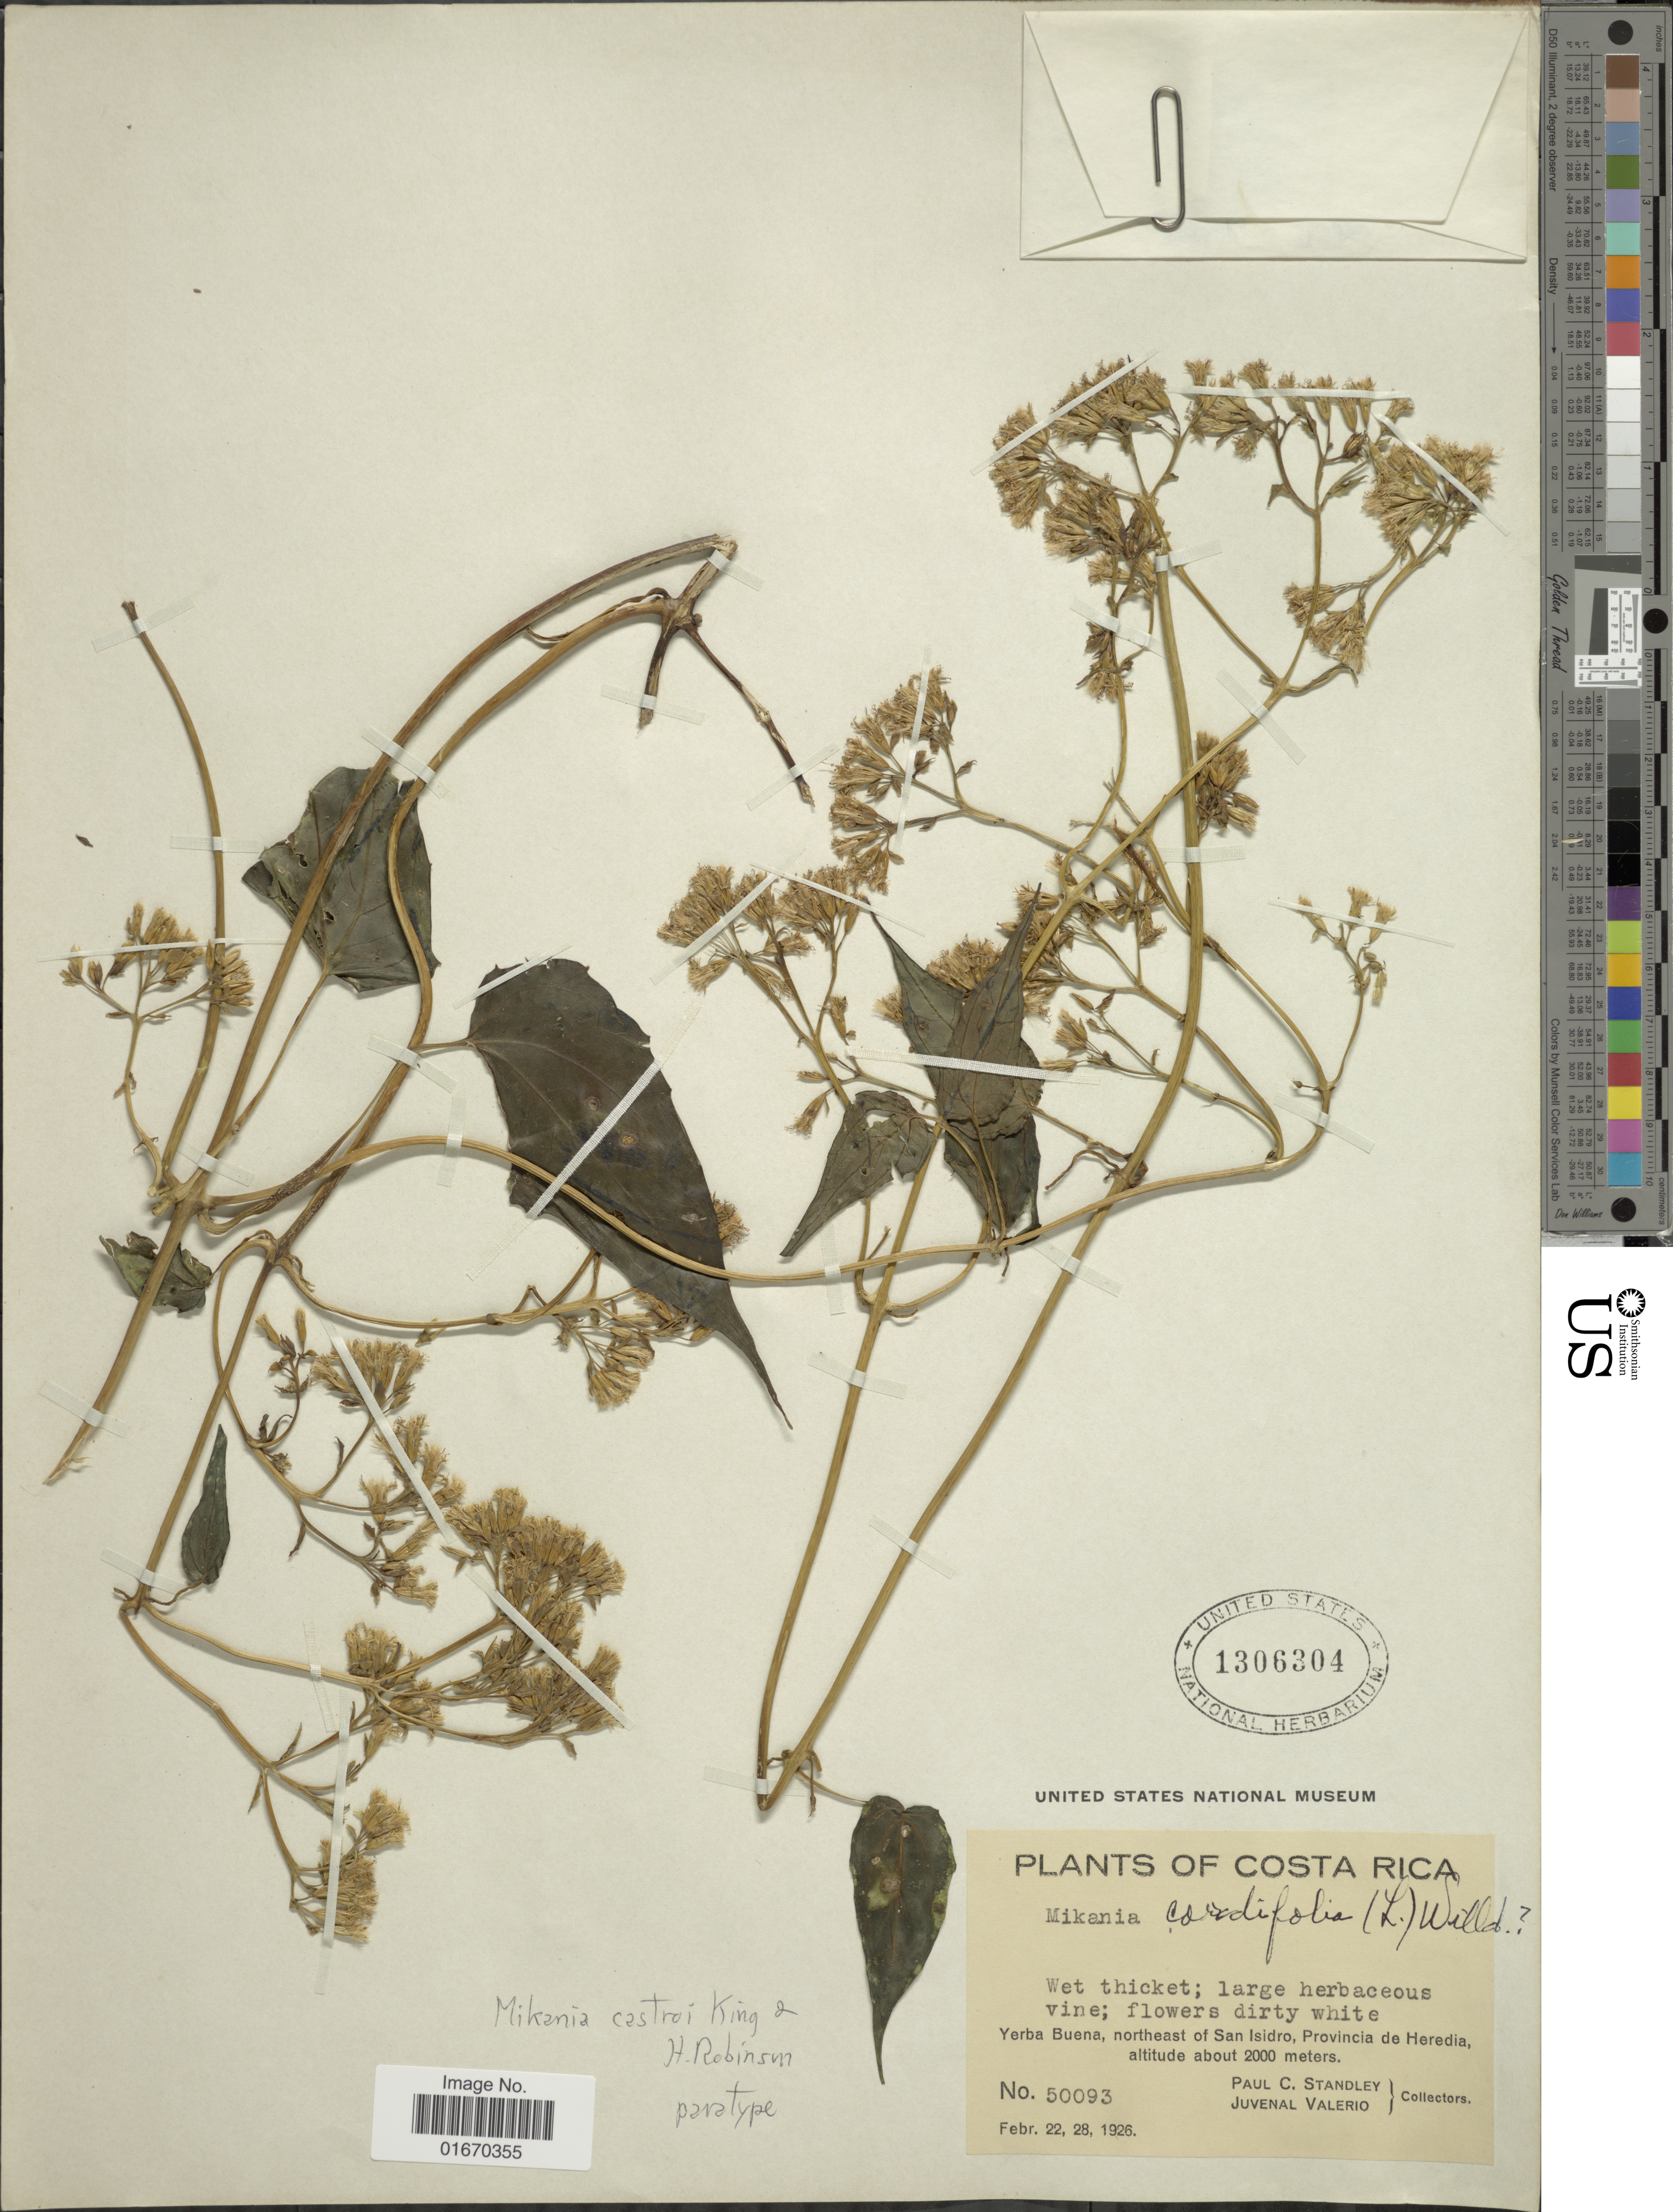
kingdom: Plantae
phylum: Tracheophyta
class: Magnoliopsida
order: Asterales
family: Asteraceae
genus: Mikania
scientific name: Mikania castroi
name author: R.M. King & H. Rob.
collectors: P. C. Standley & J. Valerio R.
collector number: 50093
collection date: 1926-02-22/1926-02-28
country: Costa Rica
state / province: Heredia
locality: Yerba Buena, northeast of San Isidro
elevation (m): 2000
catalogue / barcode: US 1306304